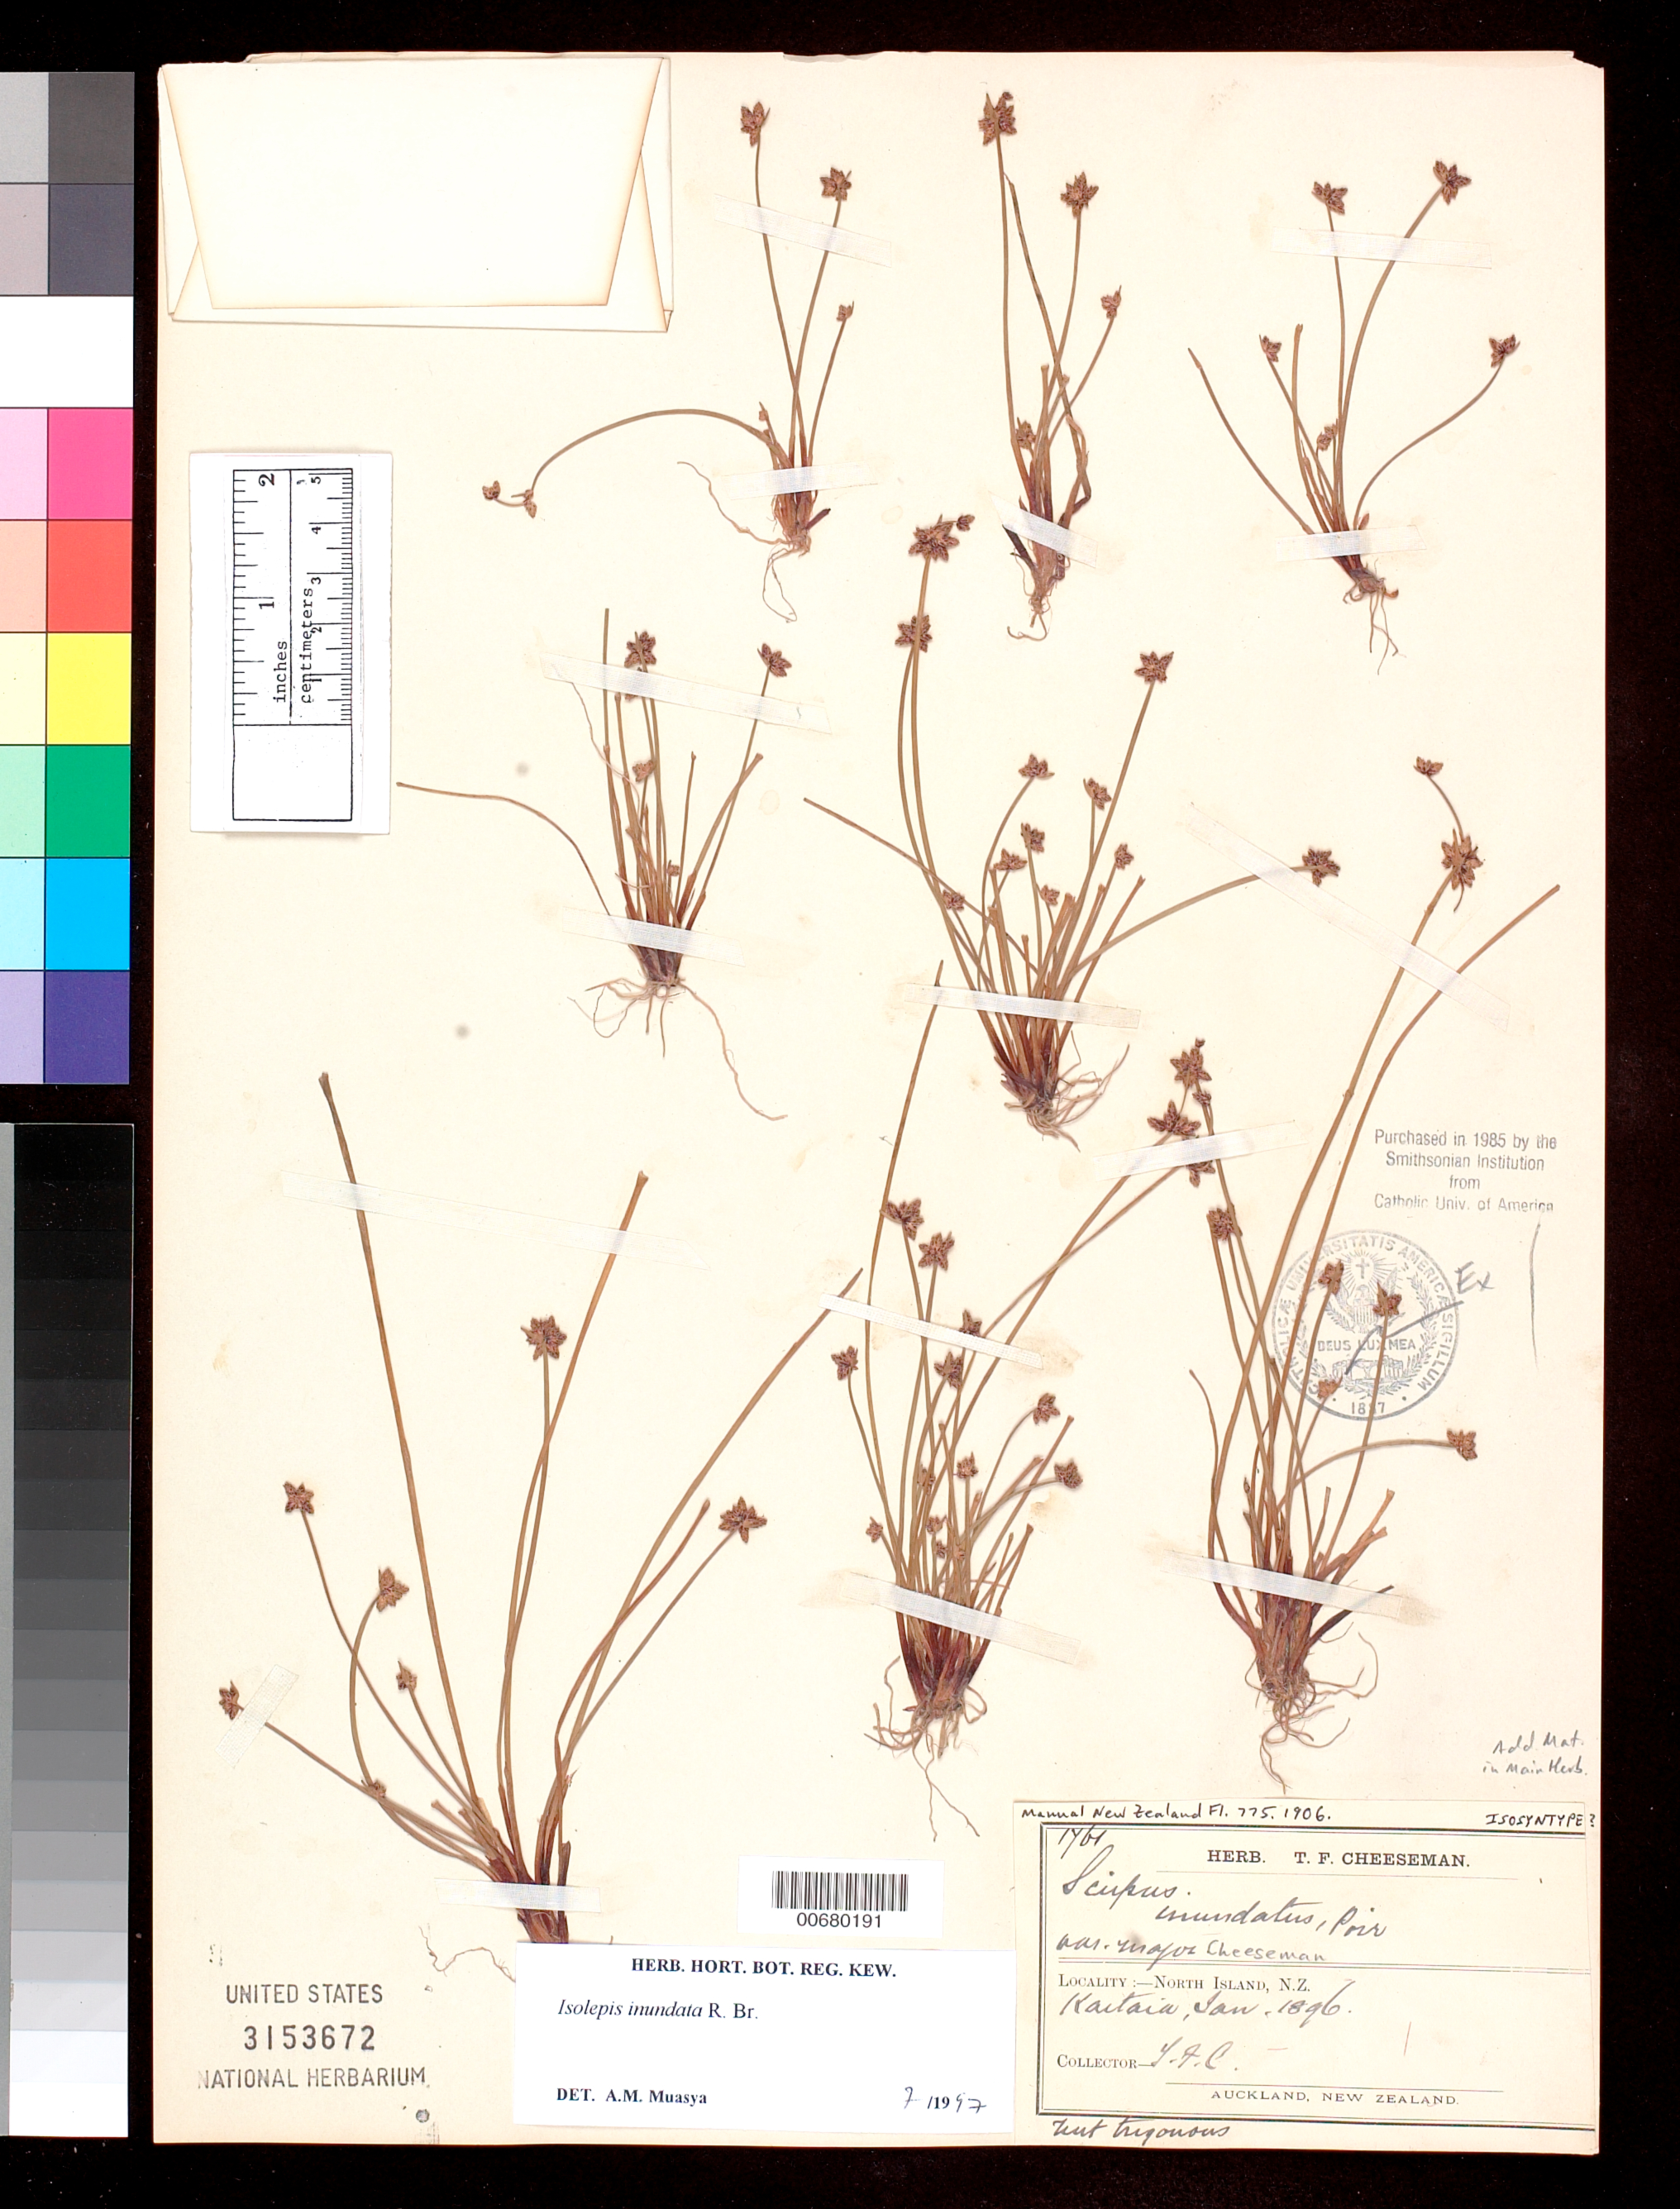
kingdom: Plantae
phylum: Tracheophyta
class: Liliopsida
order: Poales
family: Cyperaceae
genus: Scirpus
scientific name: Scirpus inundatus var. major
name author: Cheeseman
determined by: Muasya, A. M.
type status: Possible Isosyntype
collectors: T. F. Cheeseman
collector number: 1761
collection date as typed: Jan 1896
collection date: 1896-01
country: New Zealand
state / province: Auckland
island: North Island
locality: North Island, Kaitaia.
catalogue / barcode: US 3153672